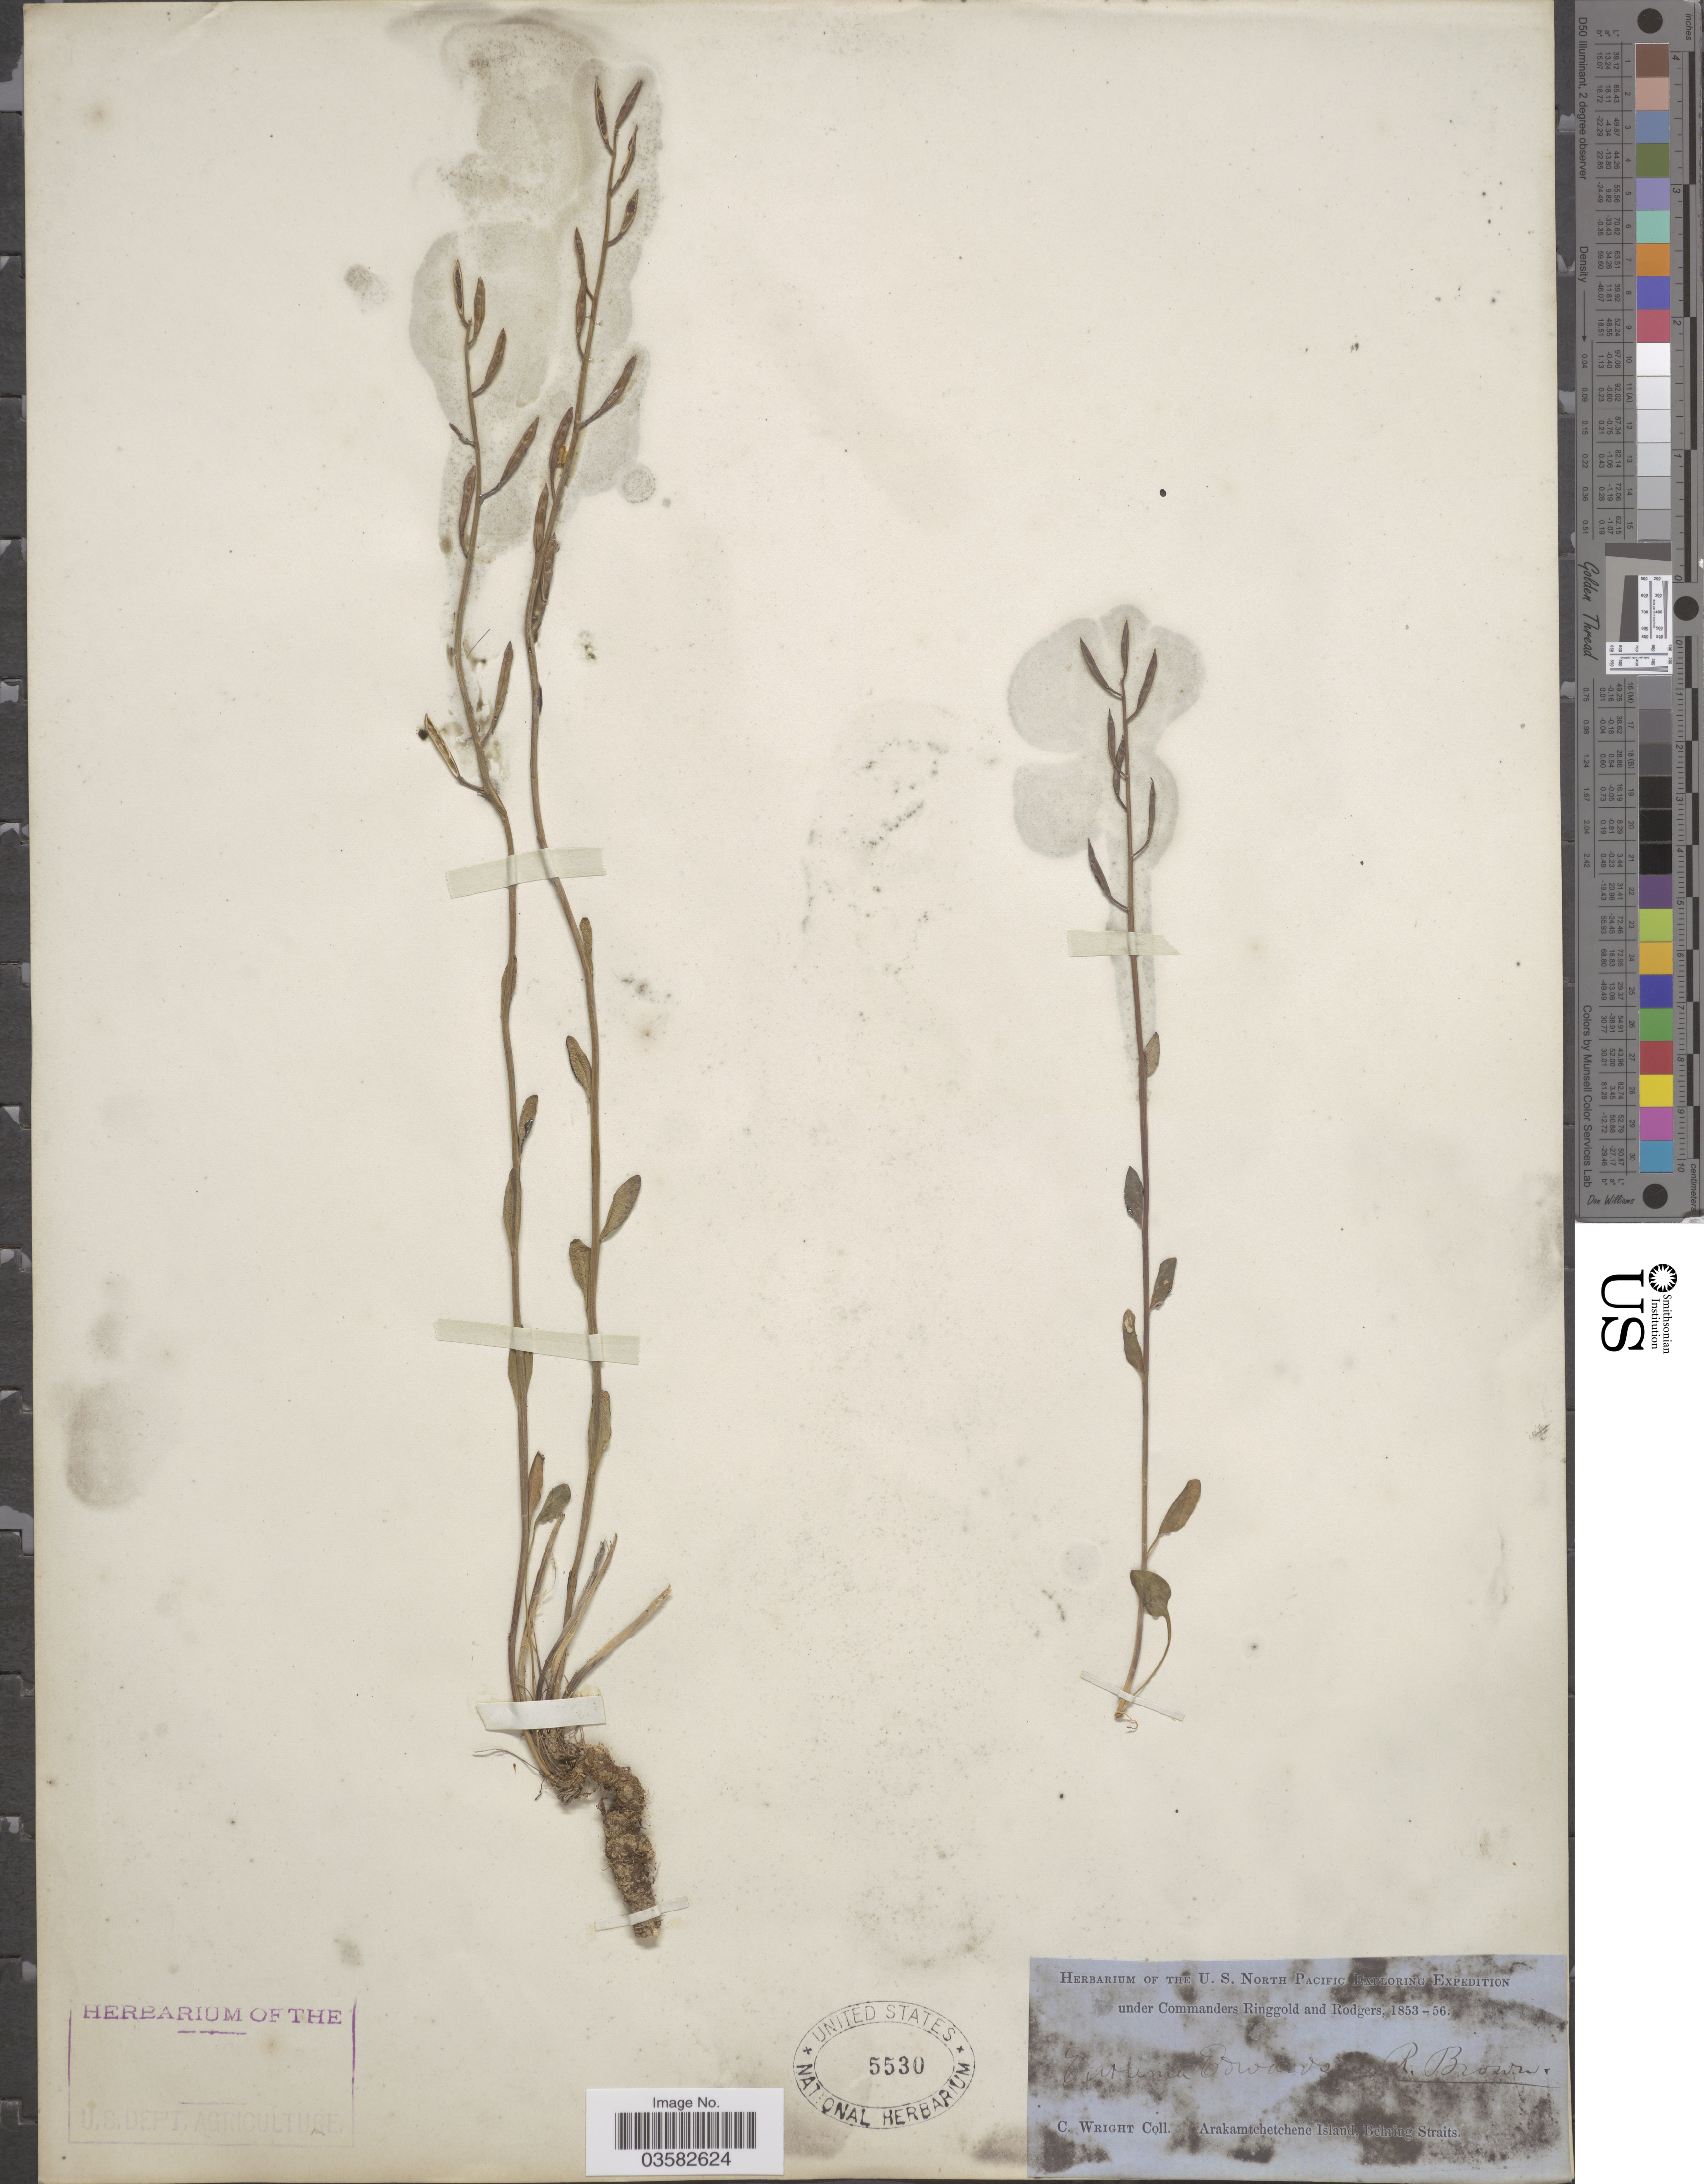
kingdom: Plantae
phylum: Tracheophyta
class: Magnoliopsida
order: Brassicales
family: Brassicaceae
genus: Eutrema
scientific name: Eutrema edwardsii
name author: R. Br.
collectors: C. Wright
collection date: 1853/1856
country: Russian Federation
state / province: Chukotka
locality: Arakamtchetchene Island, Behring Straits.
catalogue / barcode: US 5530